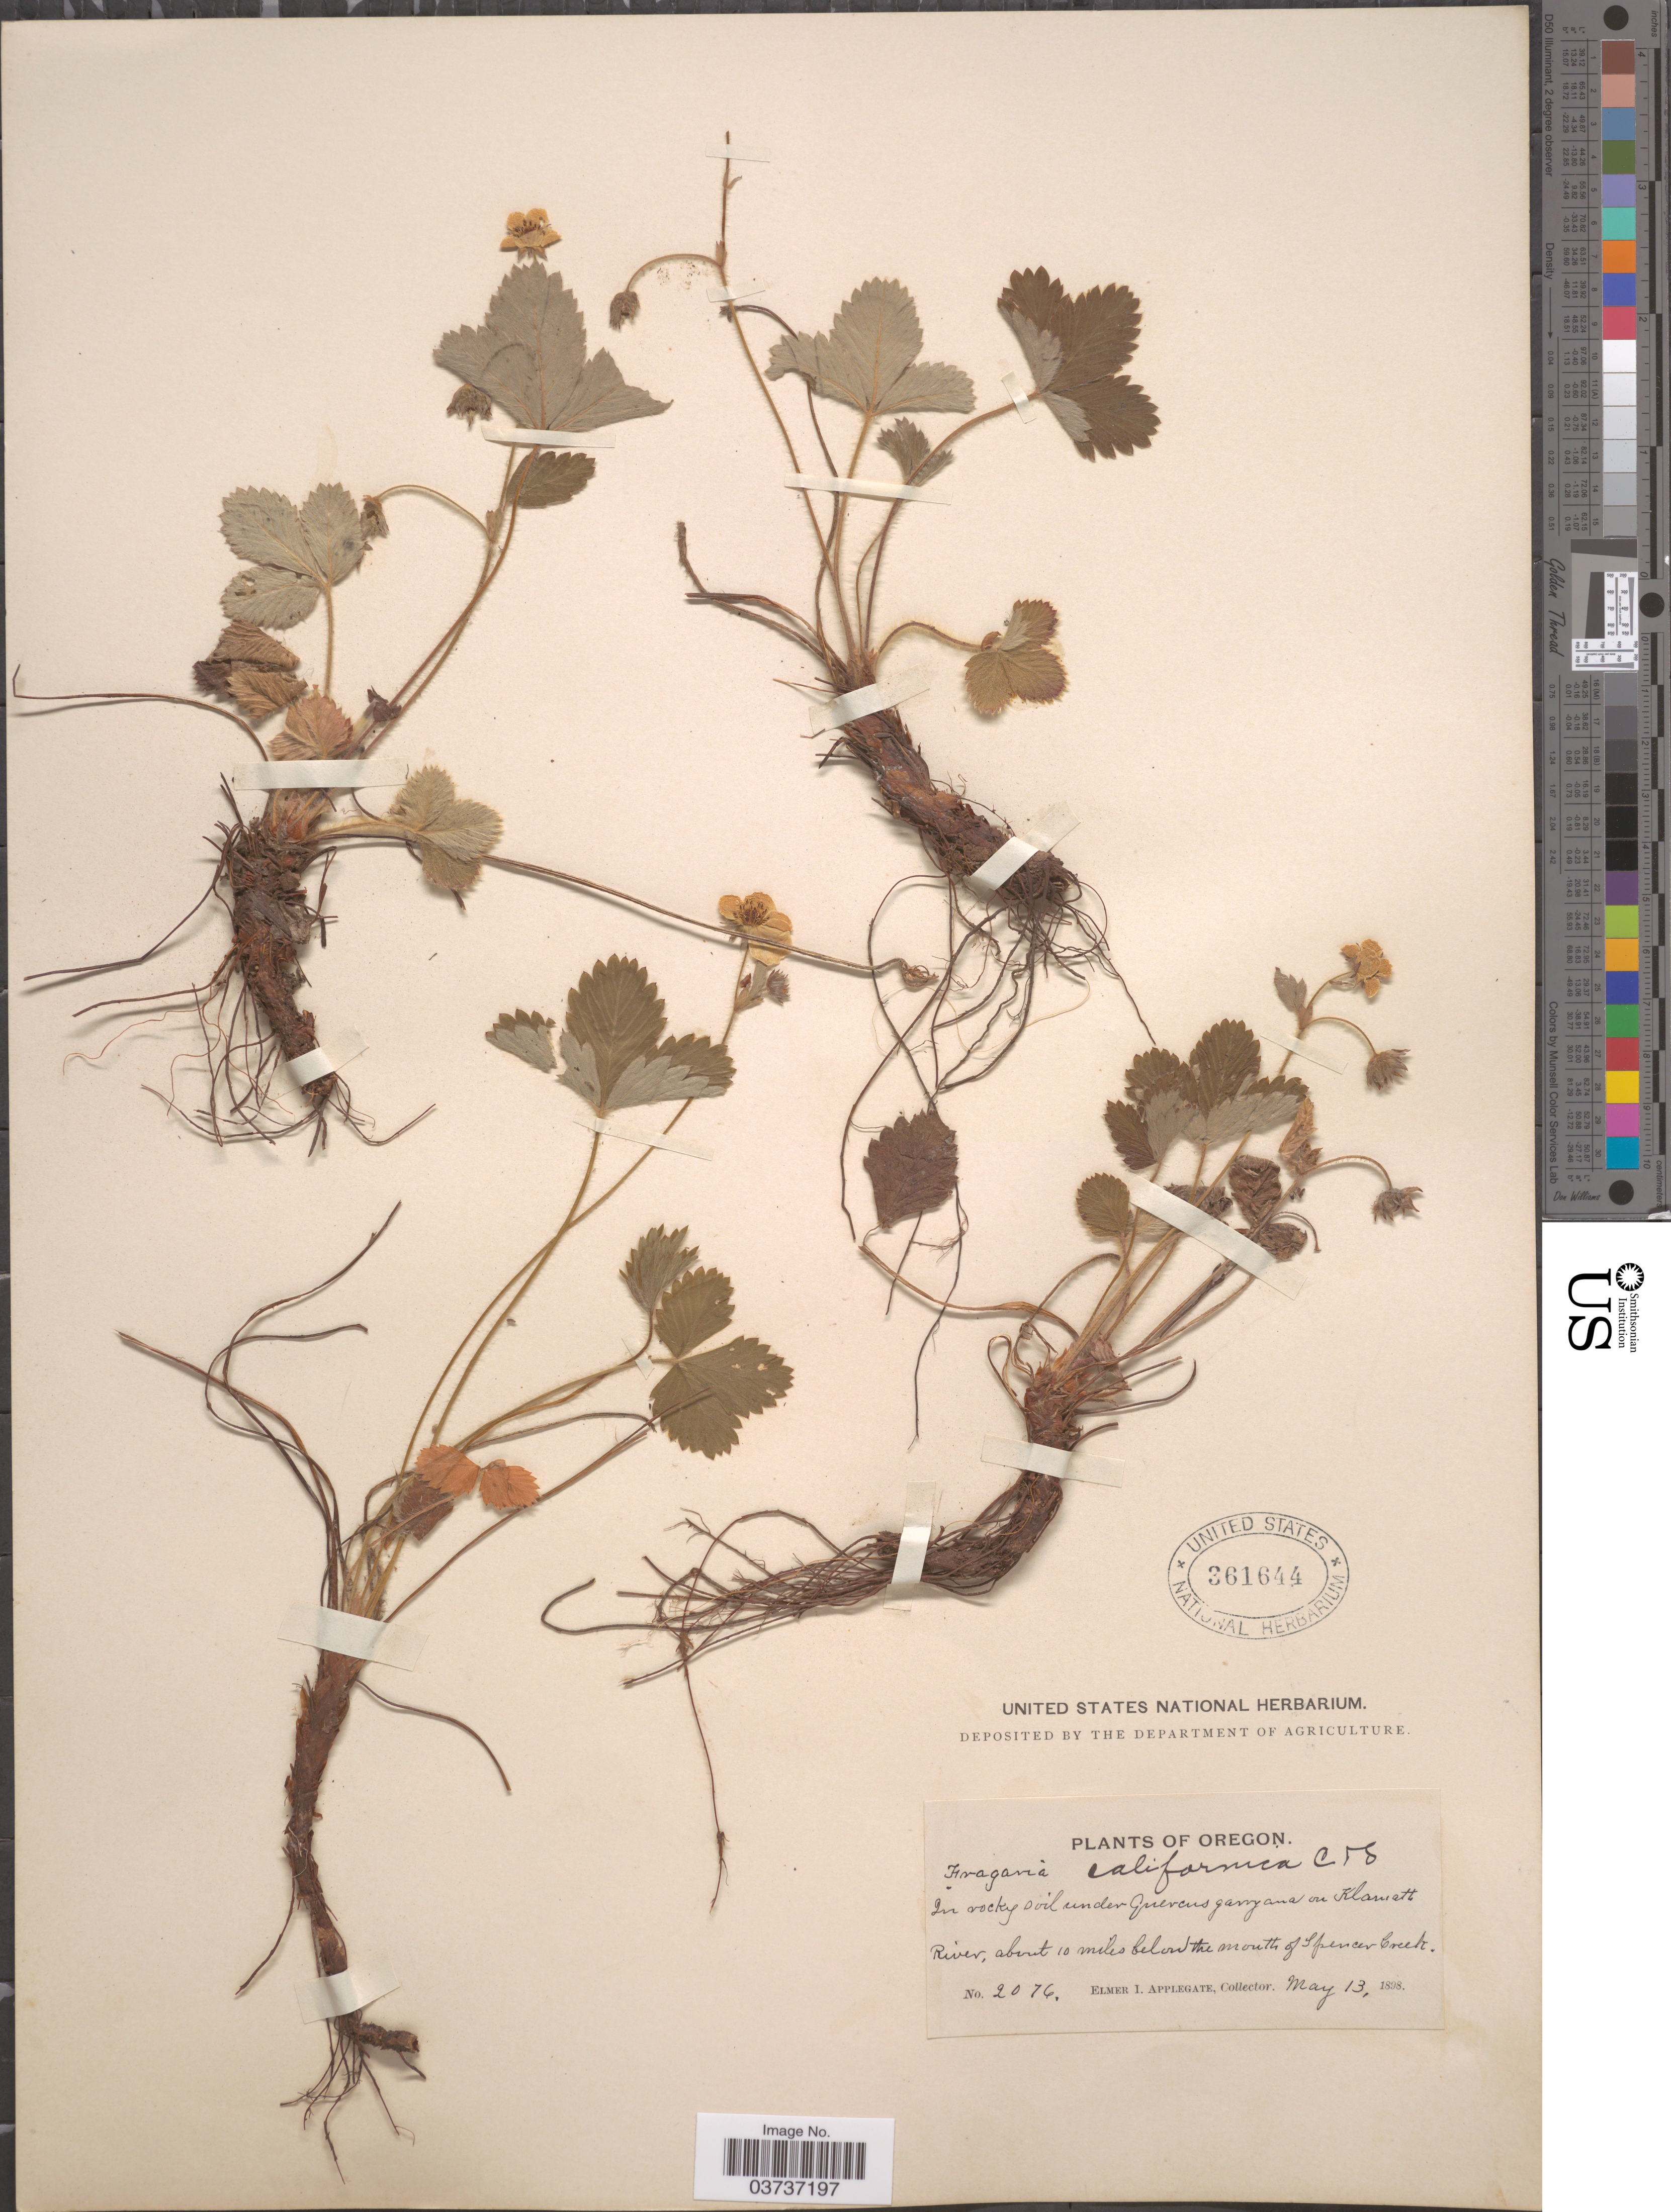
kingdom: Plantae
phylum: Tracheophyta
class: Magnoliopsida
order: Rosales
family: Rosaceae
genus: Fragaria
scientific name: Fragaria californica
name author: Cham. & Schltdl.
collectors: E. I. Applegate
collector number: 2076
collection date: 1898-05-13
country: United States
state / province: Oregon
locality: On Klamath River, about 10 miles below the mouth of Spencer Creek.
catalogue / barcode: US 361644